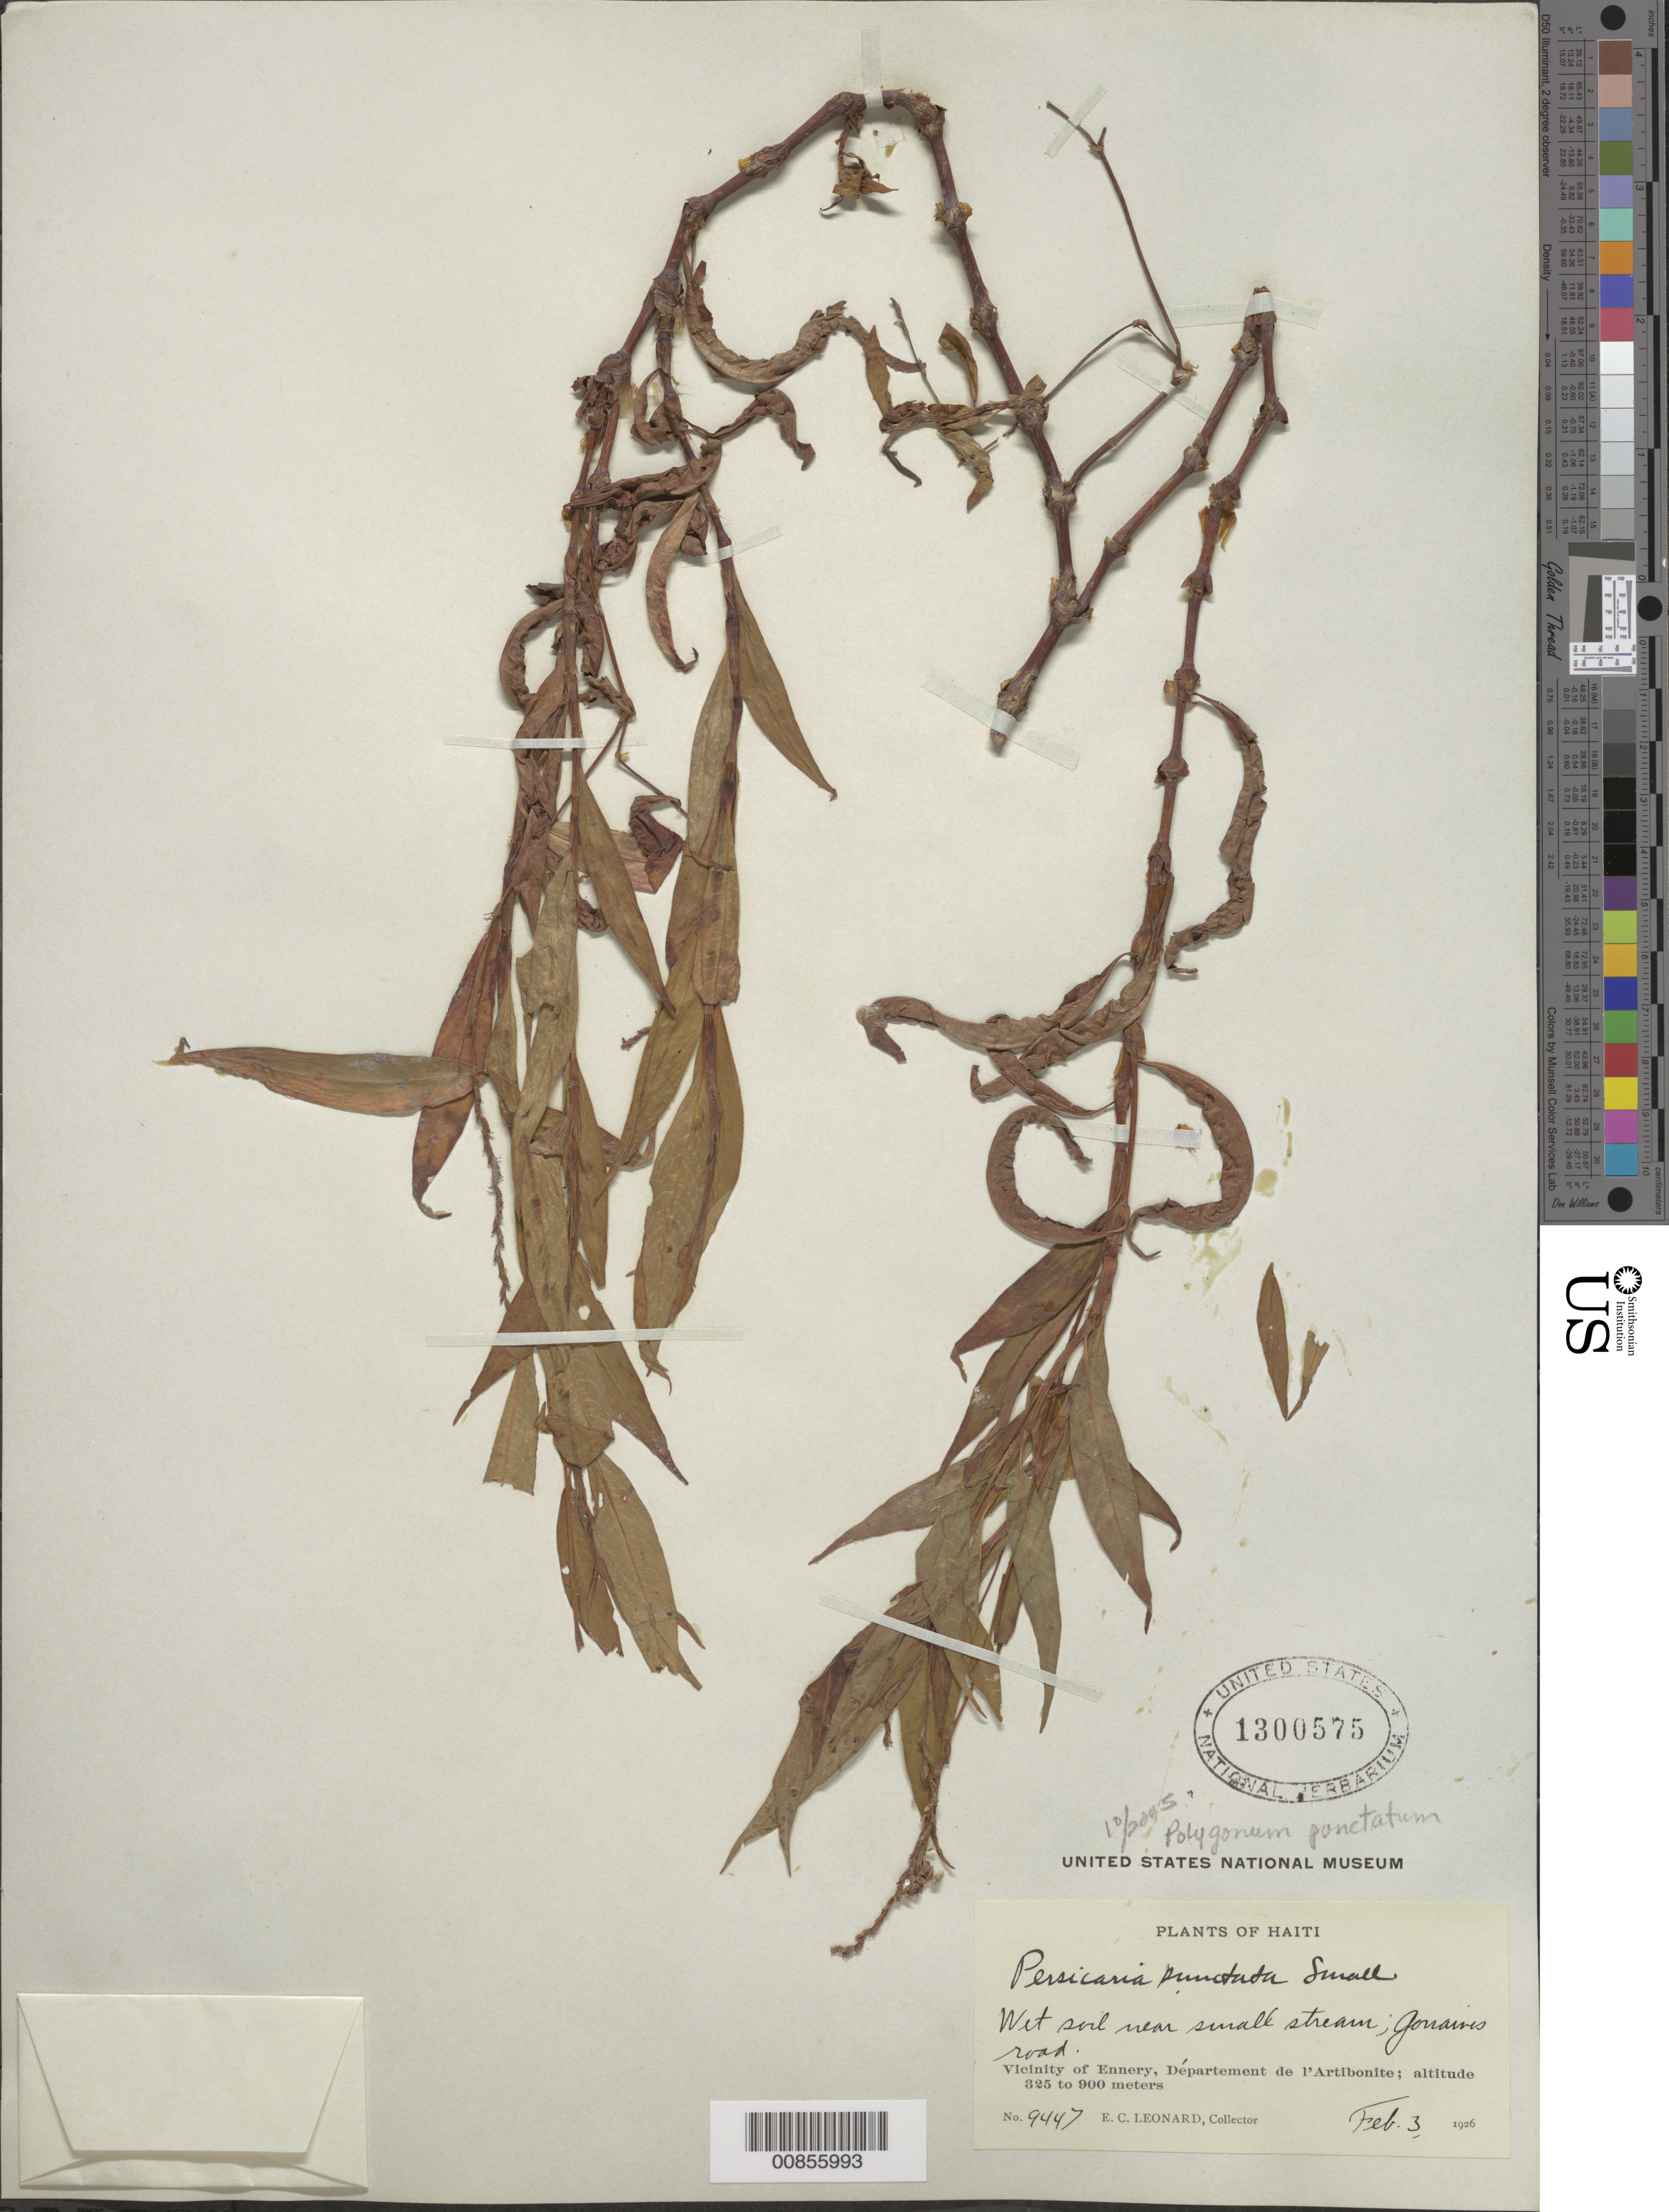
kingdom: Plantae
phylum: Tracheophyta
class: Magnoliopsida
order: Caryophyllales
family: Polygonaceae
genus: Polygonum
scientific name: Polygonum punctatum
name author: Elliott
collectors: E. C. Leonard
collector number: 9447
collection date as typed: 03 Feb 1926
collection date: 1926-02-03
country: Haiti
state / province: Artibonite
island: Hispaniola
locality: Vicinity of Ennery. Gonaives road.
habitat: Wet soil near small stream.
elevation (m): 325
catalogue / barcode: US 1300575